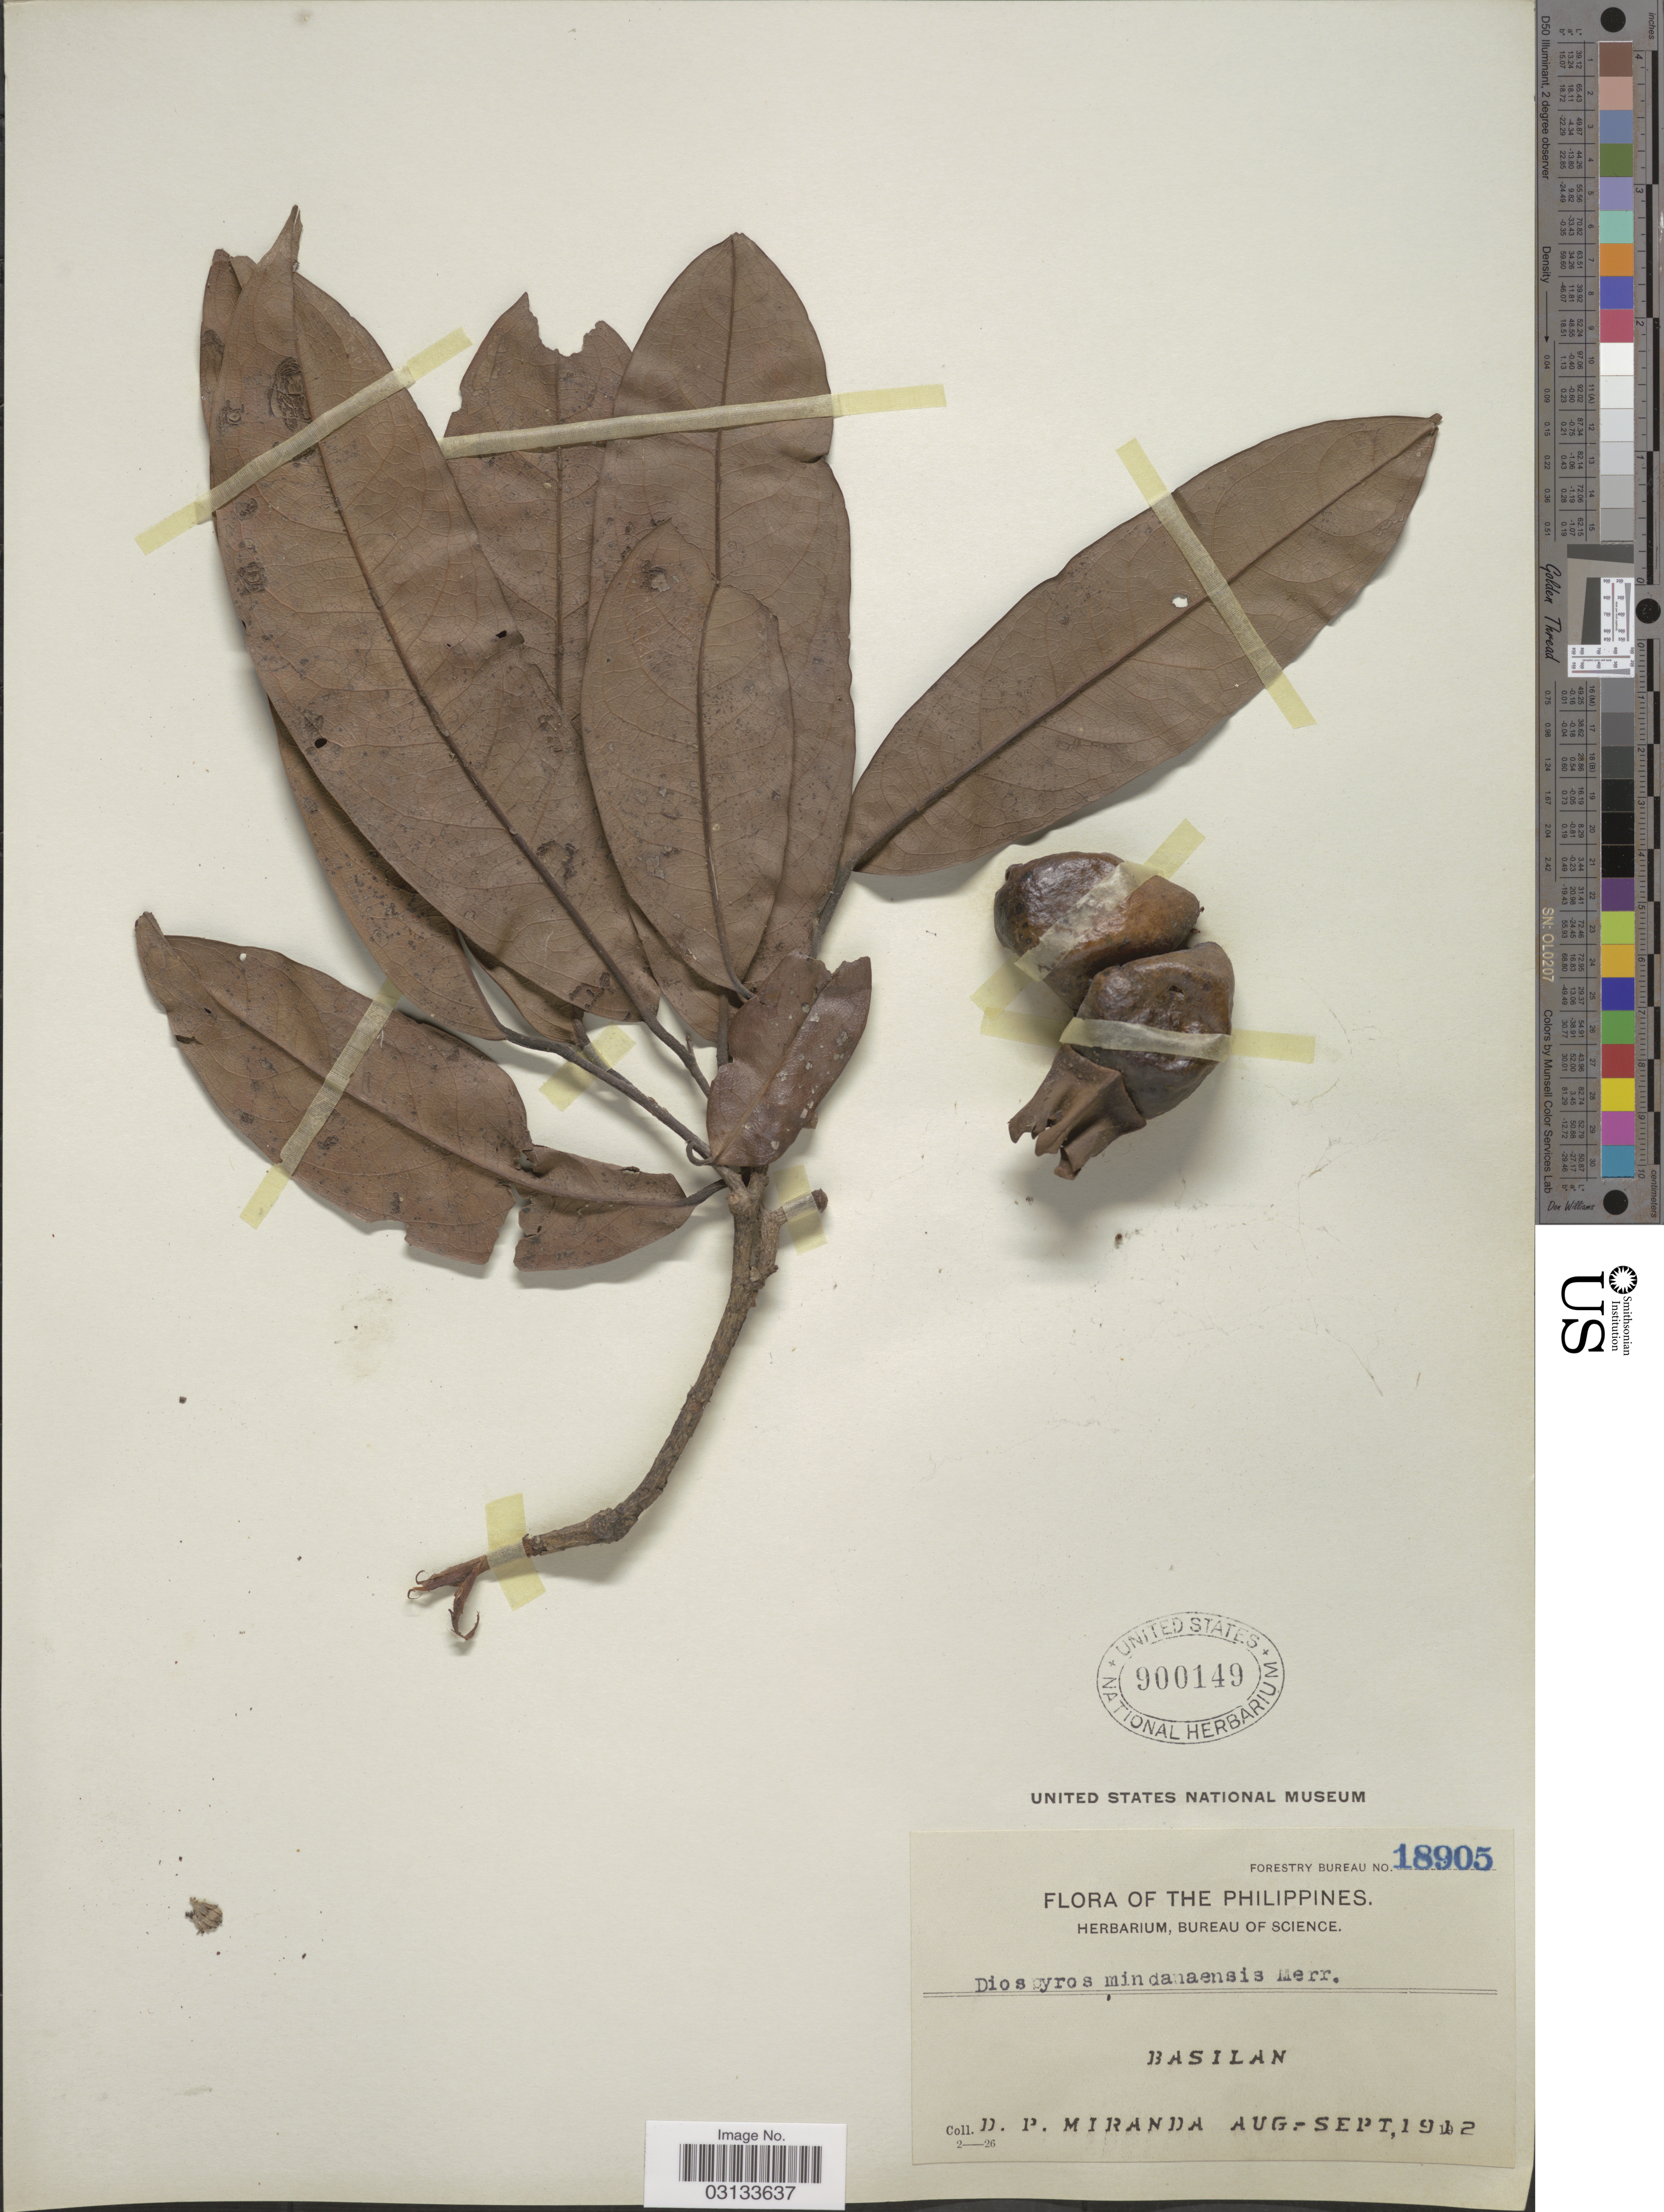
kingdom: Plantae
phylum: Tracheophyta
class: Magnoliopsida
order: Ericales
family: Ebenaceae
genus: Diospyros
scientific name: Diospyros mindanaensis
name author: Merr.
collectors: D. P. Miranda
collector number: Forestry Bureau 18905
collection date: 1912-08/1912-09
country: Philippines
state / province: Muslim Mindanao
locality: Basilan.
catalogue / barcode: US 900149